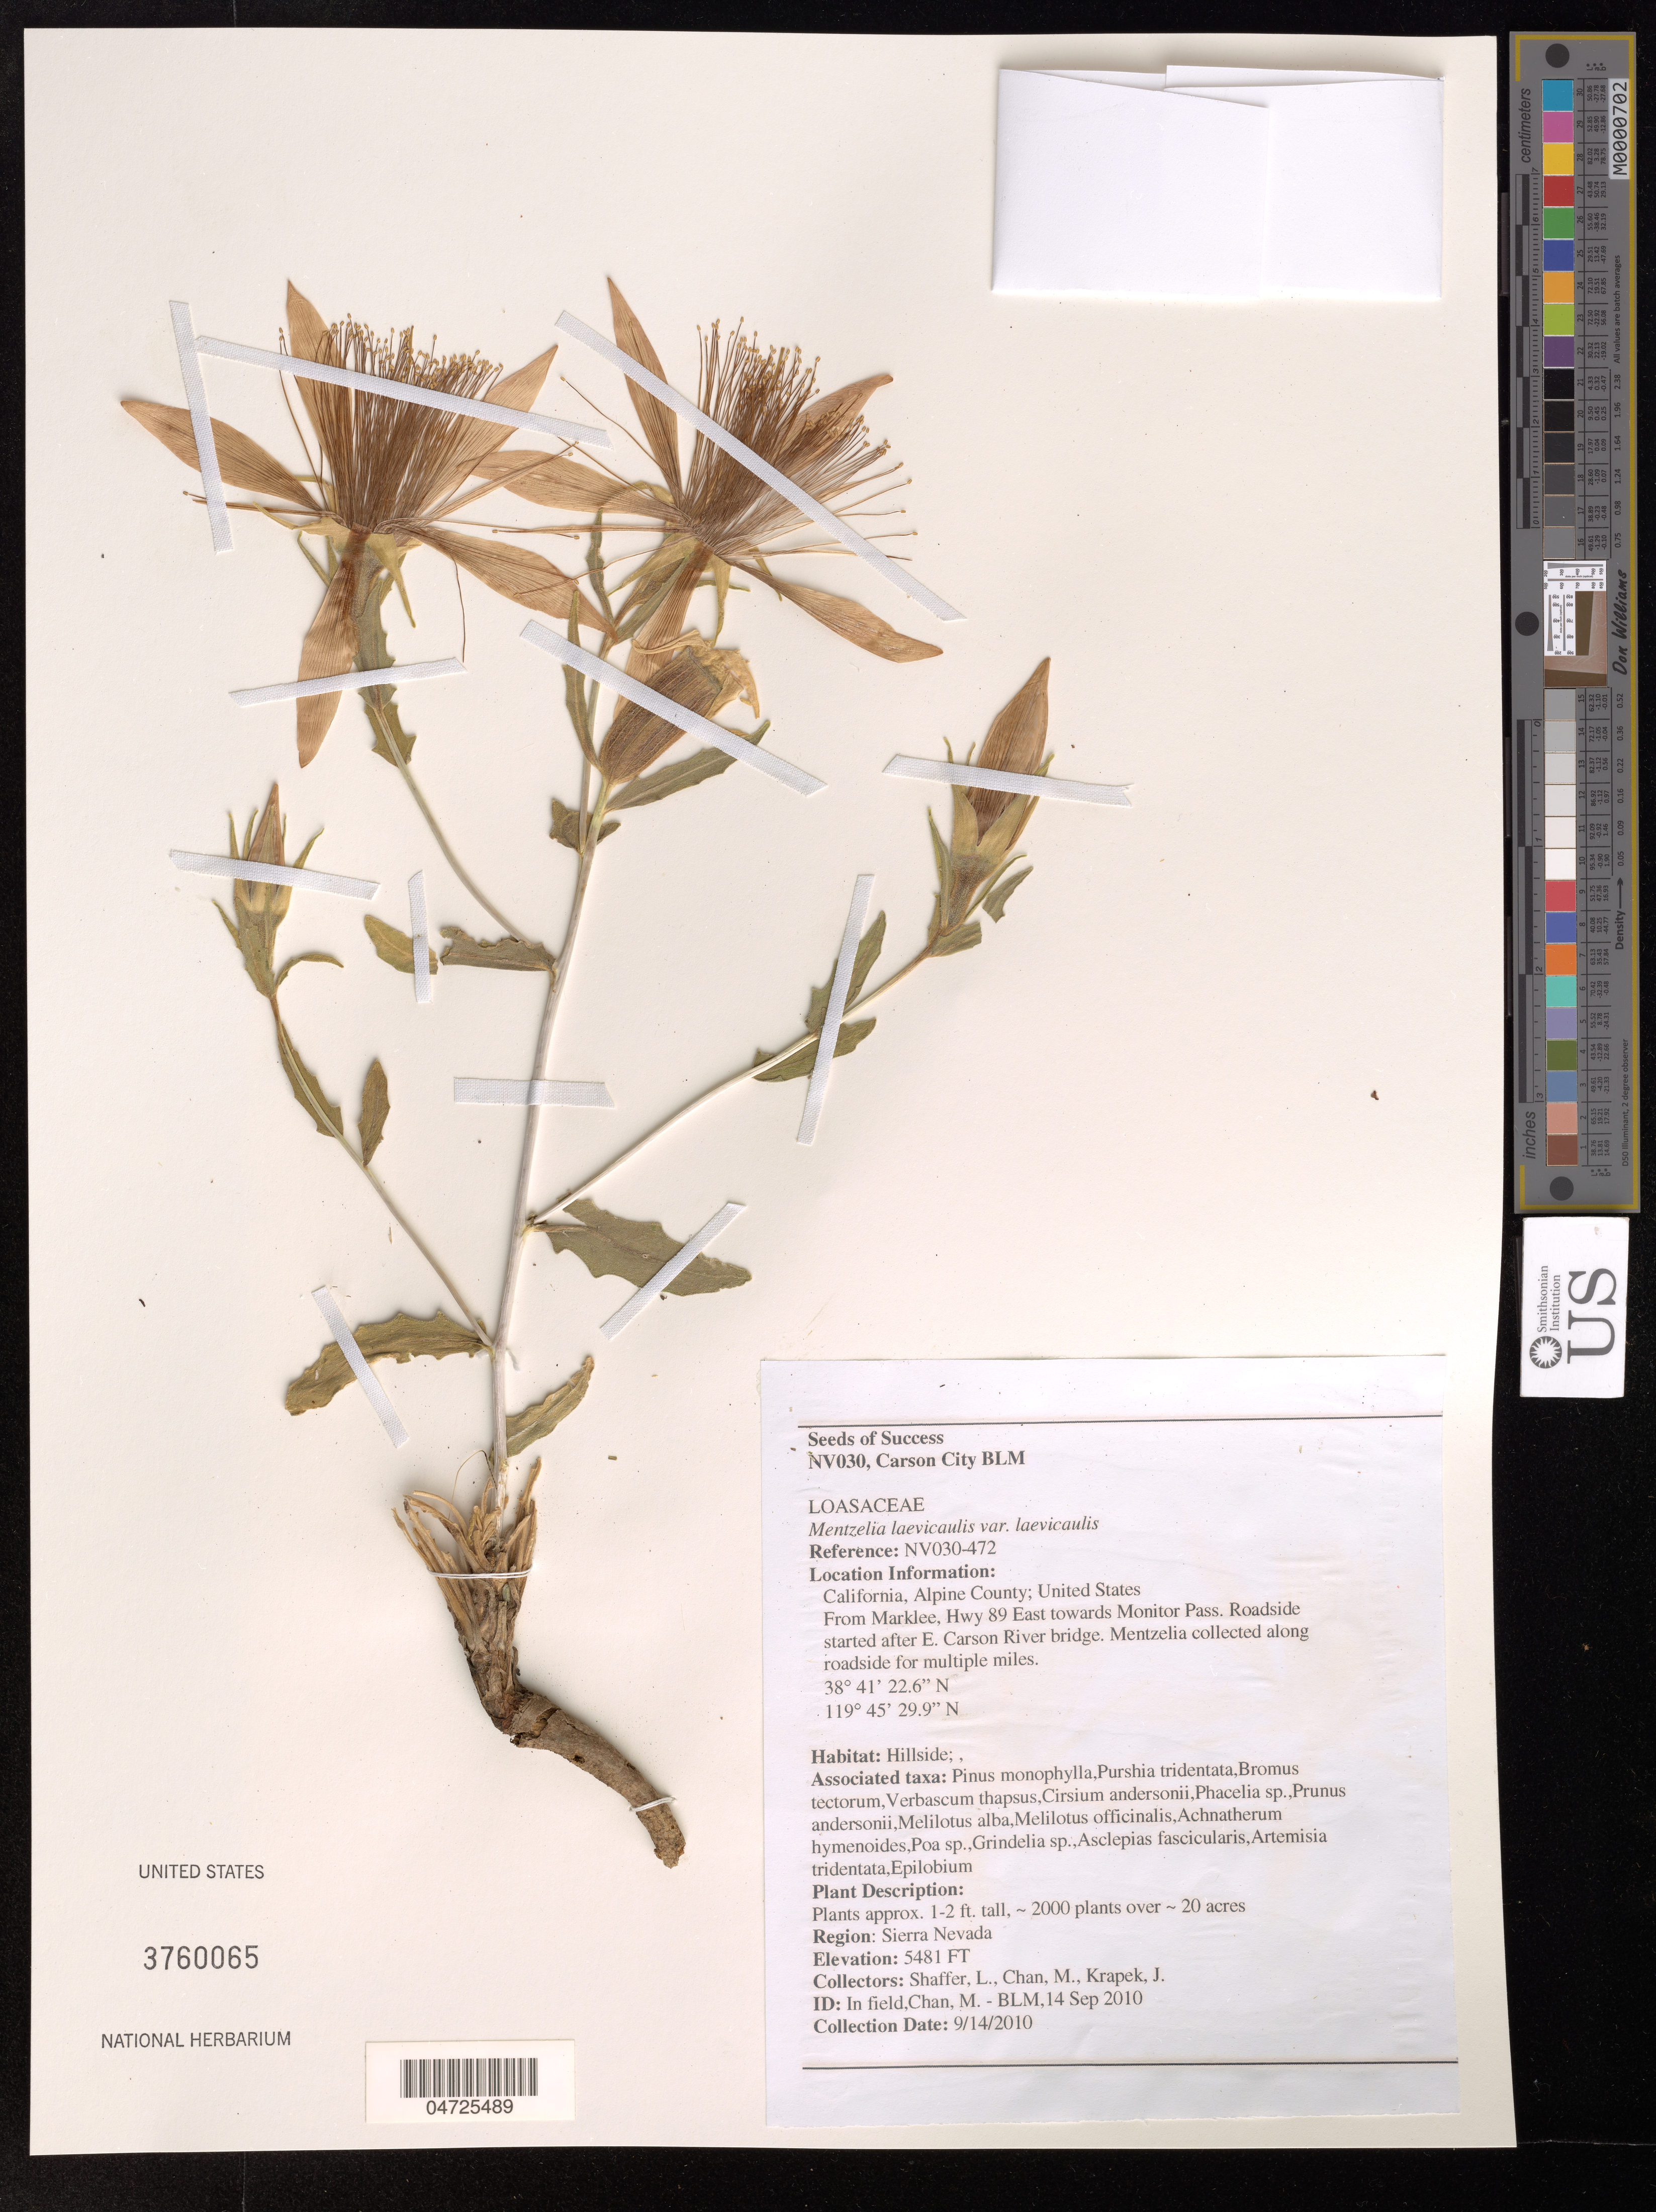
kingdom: Plantae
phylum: Tracheophyta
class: Magnoliopsida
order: Cornales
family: Loasaceae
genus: Mentzelia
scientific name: Mentzelia laevicaulis var. laevicaulis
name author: (Douglas ex Hook.) Torr. & A. Gray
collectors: L. Shaffer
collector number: NV030-472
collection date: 2010-09-14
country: United States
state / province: California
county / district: Alpine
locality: Alpine County. From Marklee, Hwy 89 East towards Monitor Pass. Roadside started after E. Carson River bridge. Mentzelia collected along roadside for multiple miles. Region: Sierra Nevada.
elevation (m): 1671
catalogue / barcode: US 3760065